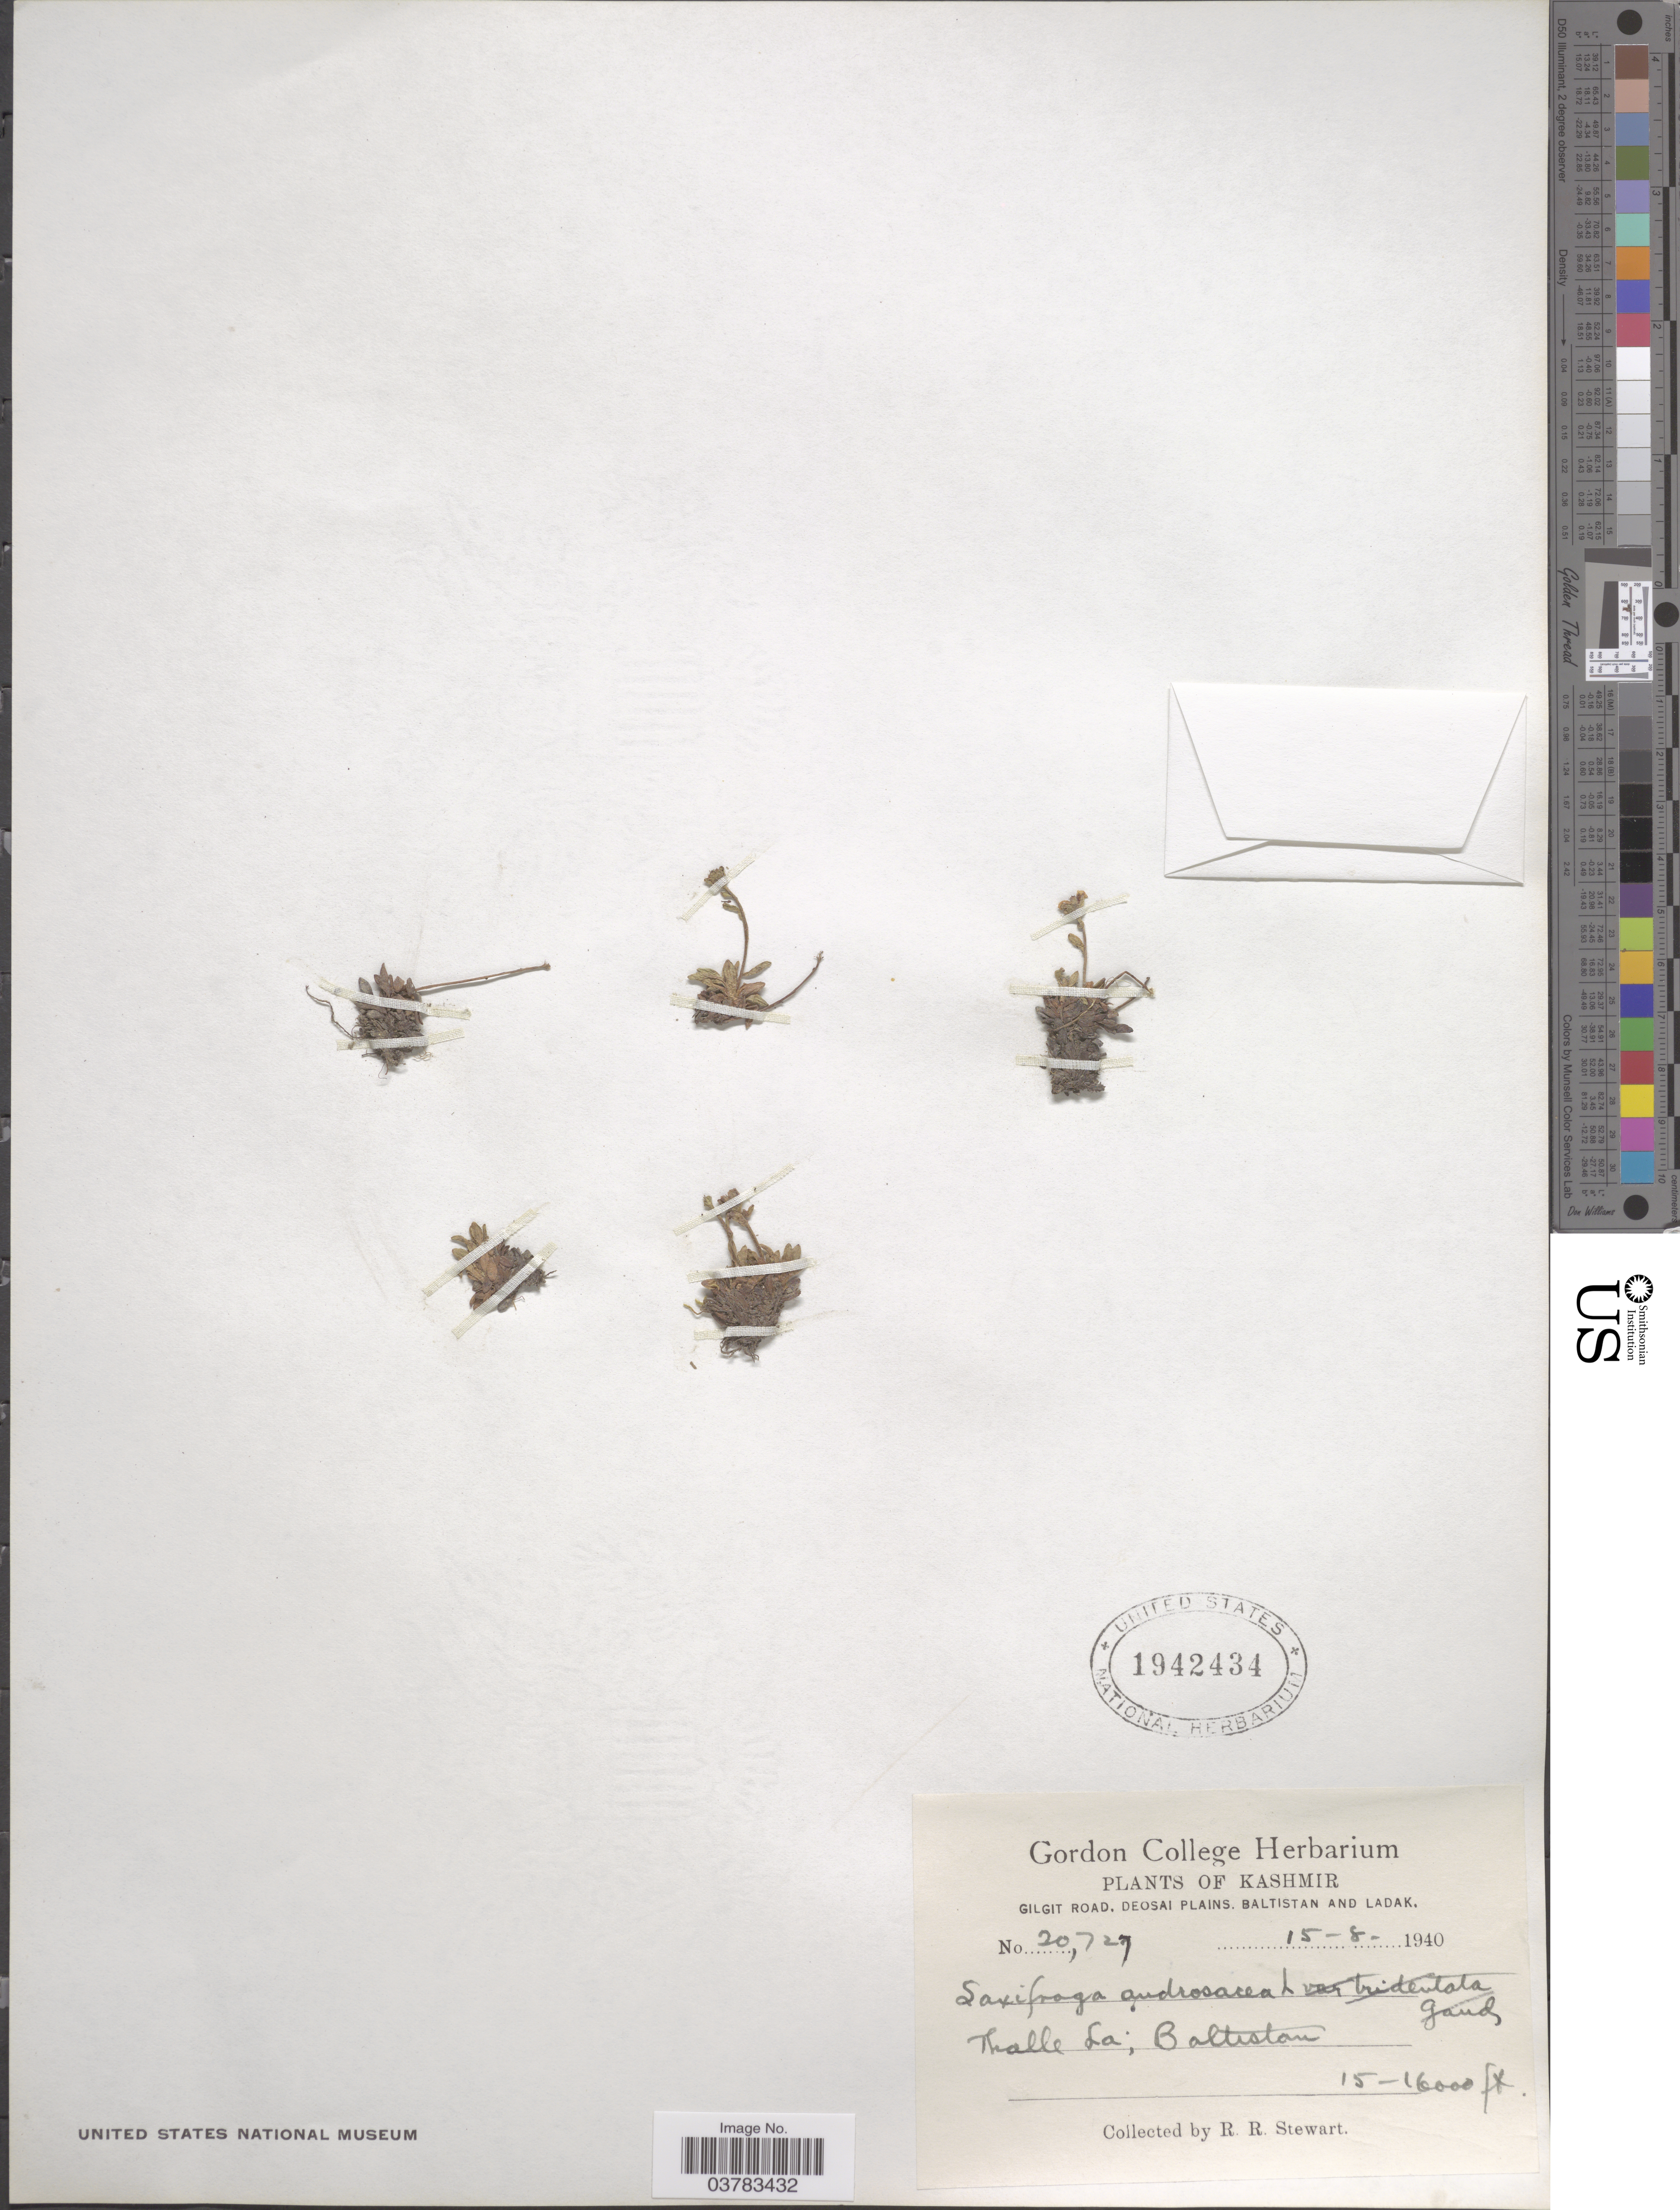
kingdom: Plantae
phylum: Tracheophyta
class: Magnoliopsida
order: Saxifragales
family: Saxifragaceae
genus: Saxifraga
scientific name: Saxifraga hirculus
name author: L.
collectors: R. Stewart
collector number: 20727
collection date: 1940-08-15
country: Pakistan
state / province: Gilgit-Baltistan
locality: Kashmir. Gilgit Road, Deosai Plains, Baltistan and Ladak. Thalle La; Baltistan.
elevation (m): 4572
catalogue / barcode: US 1942434